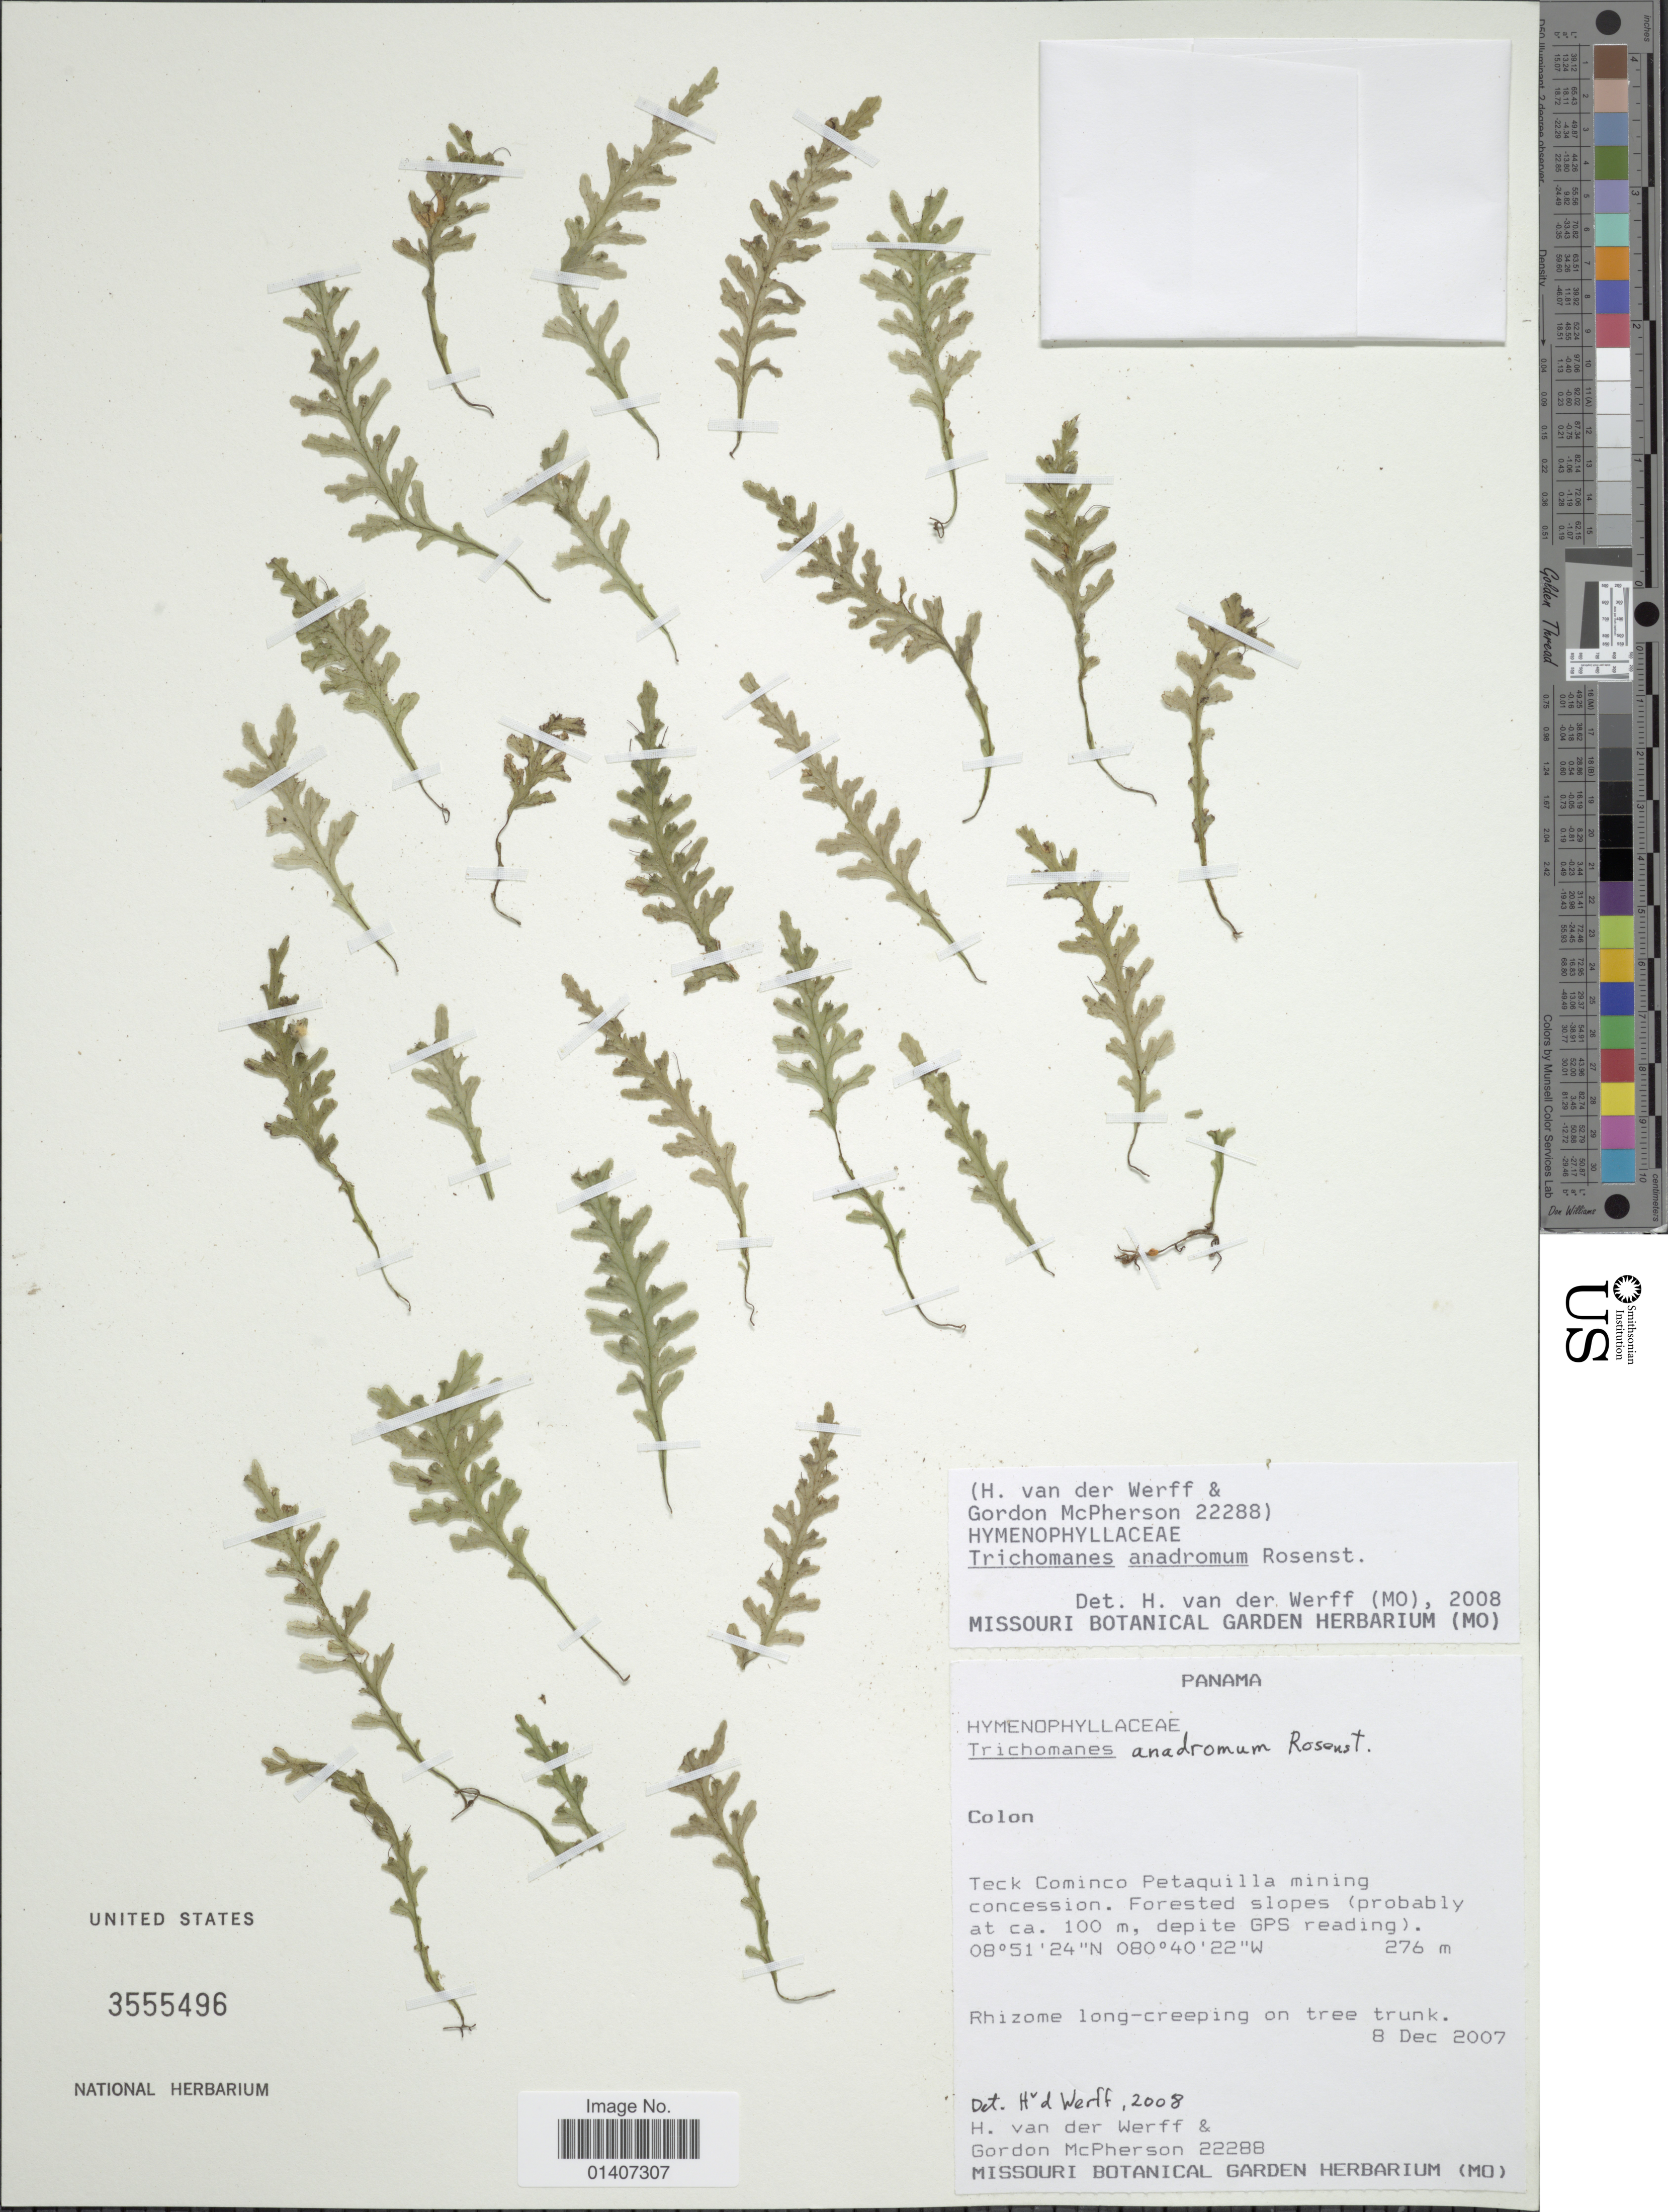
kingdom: Plantae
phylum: Tracheophyta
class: Polypodiopsida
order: Hymenophyllales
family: Hymenophyllaceae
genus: Trichomanes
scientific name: Trichomanes botryoides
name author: Kaulf.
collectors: H. van der Werff & G. D. McPherson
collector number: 22288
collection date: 2007-12-08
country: Panama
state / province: Panamá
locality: Panama, Colon, Teck Cominco Petaquilla mining concession, forested slopes at ca 100 m depite GPS reading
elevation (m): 276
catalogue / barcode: US 3555496